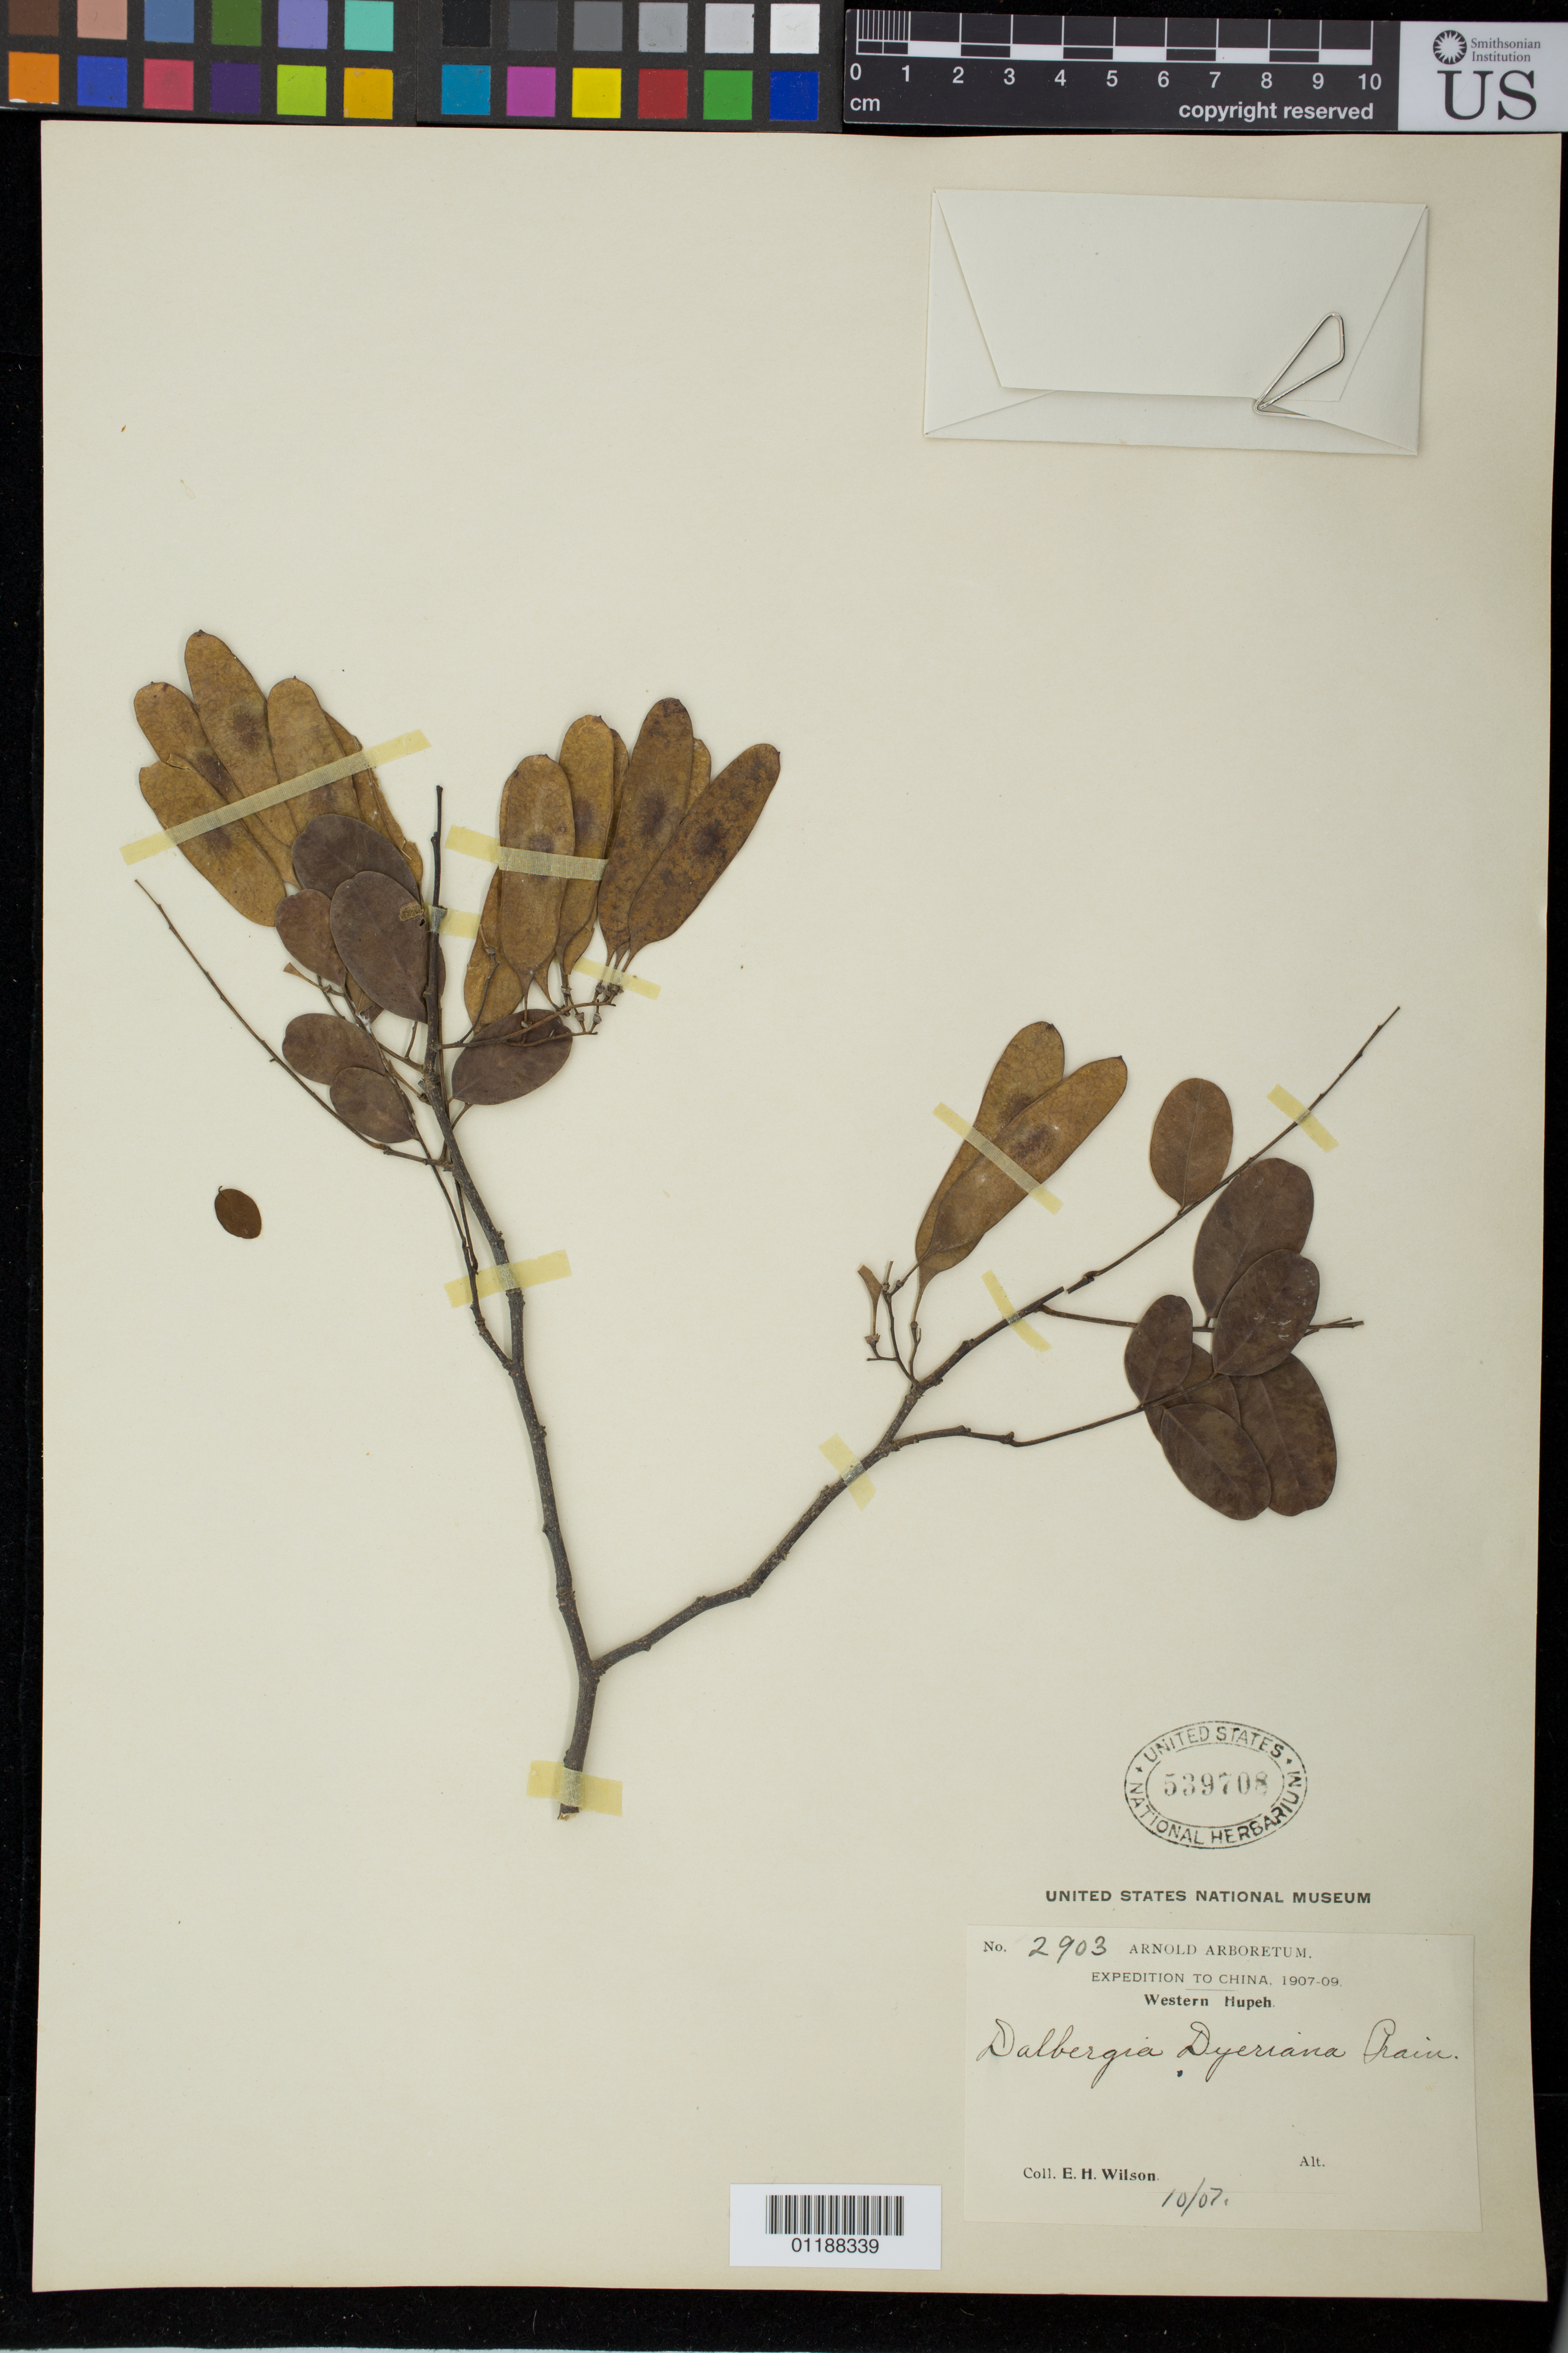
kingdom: Plantae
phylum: Tracheophyta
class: Magnoliopsida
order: Fabales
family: Fabaceae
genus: Dalbergia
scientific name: Dalbergia dyeriana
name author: B. Harms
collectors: E. H. Wilson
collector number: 2903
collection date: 1907-10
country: China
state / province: Hubei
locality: Western Hupeh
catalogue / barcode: US 539708